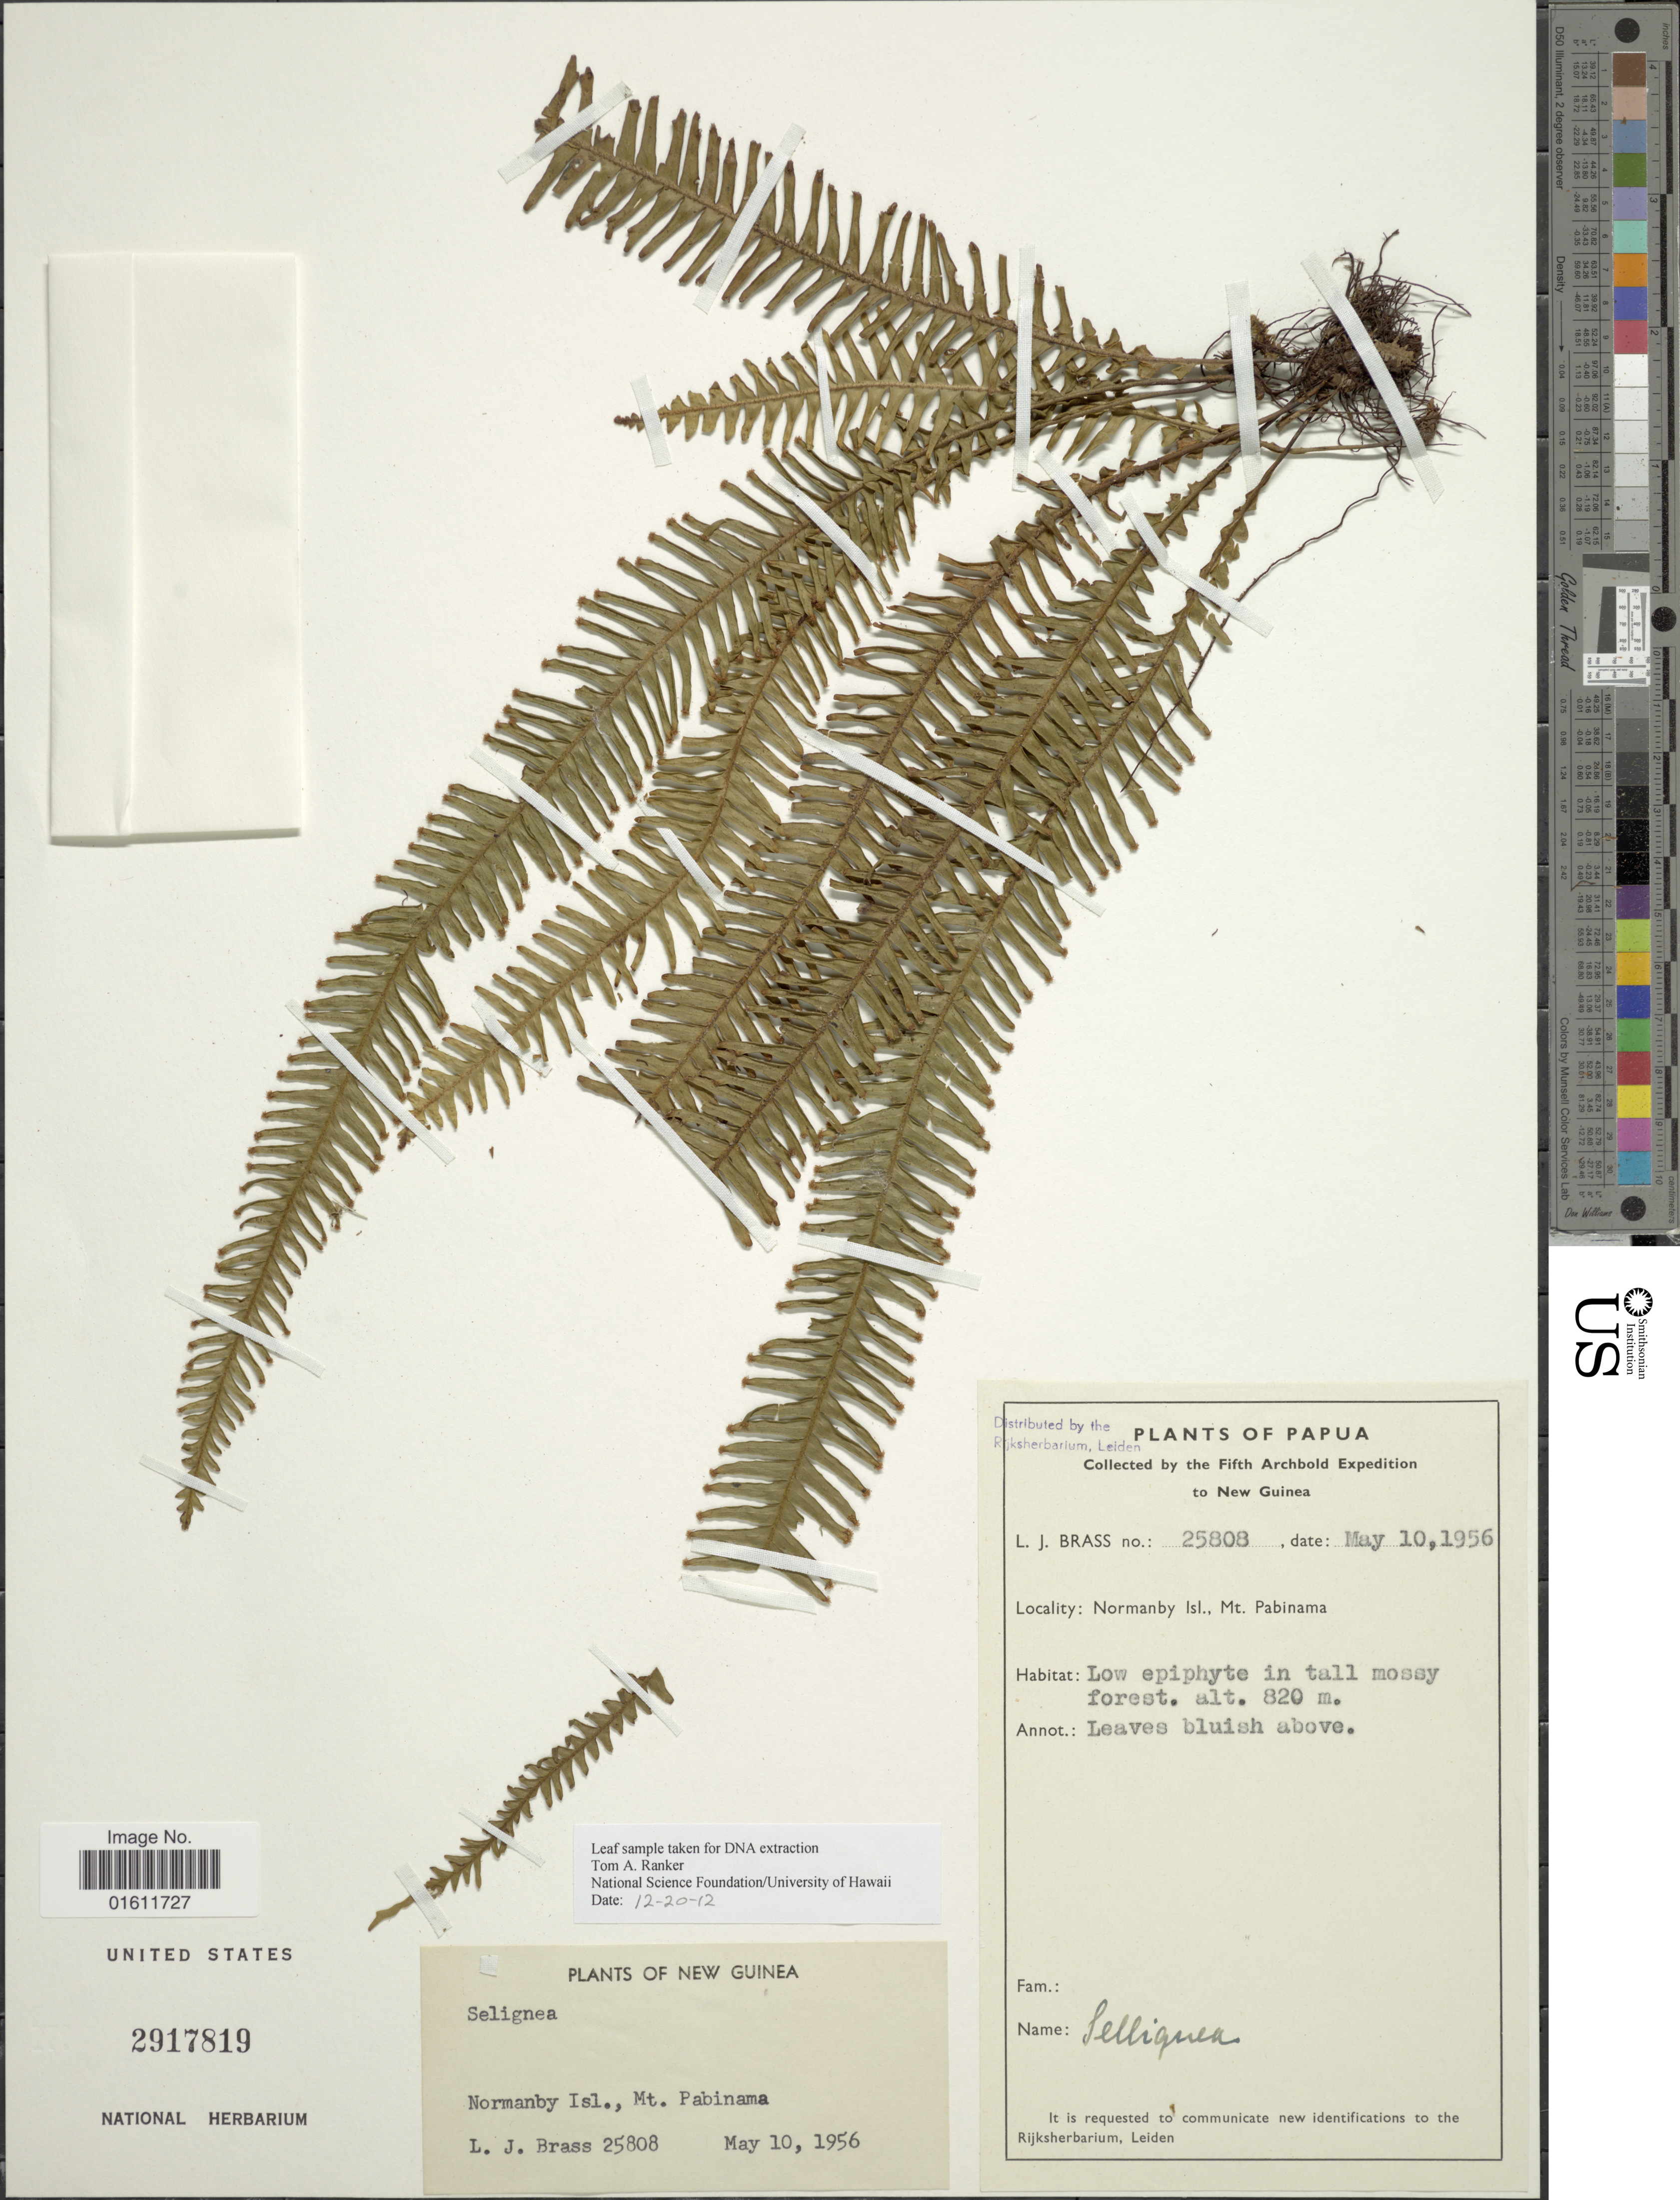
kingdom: Plantae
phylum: Tracheophyta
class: Polypodiopsida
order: Polypodiales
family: Polypodiaceae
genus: Prosaptia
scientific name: Prosaptia sp.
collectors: L. J. Brass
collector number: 25808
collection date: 1956-05-10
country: Papua New Guinea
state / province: Milne Bay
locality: Normanby Isl., Mt. Pabinama.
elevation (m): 820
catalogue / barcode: US 2917819